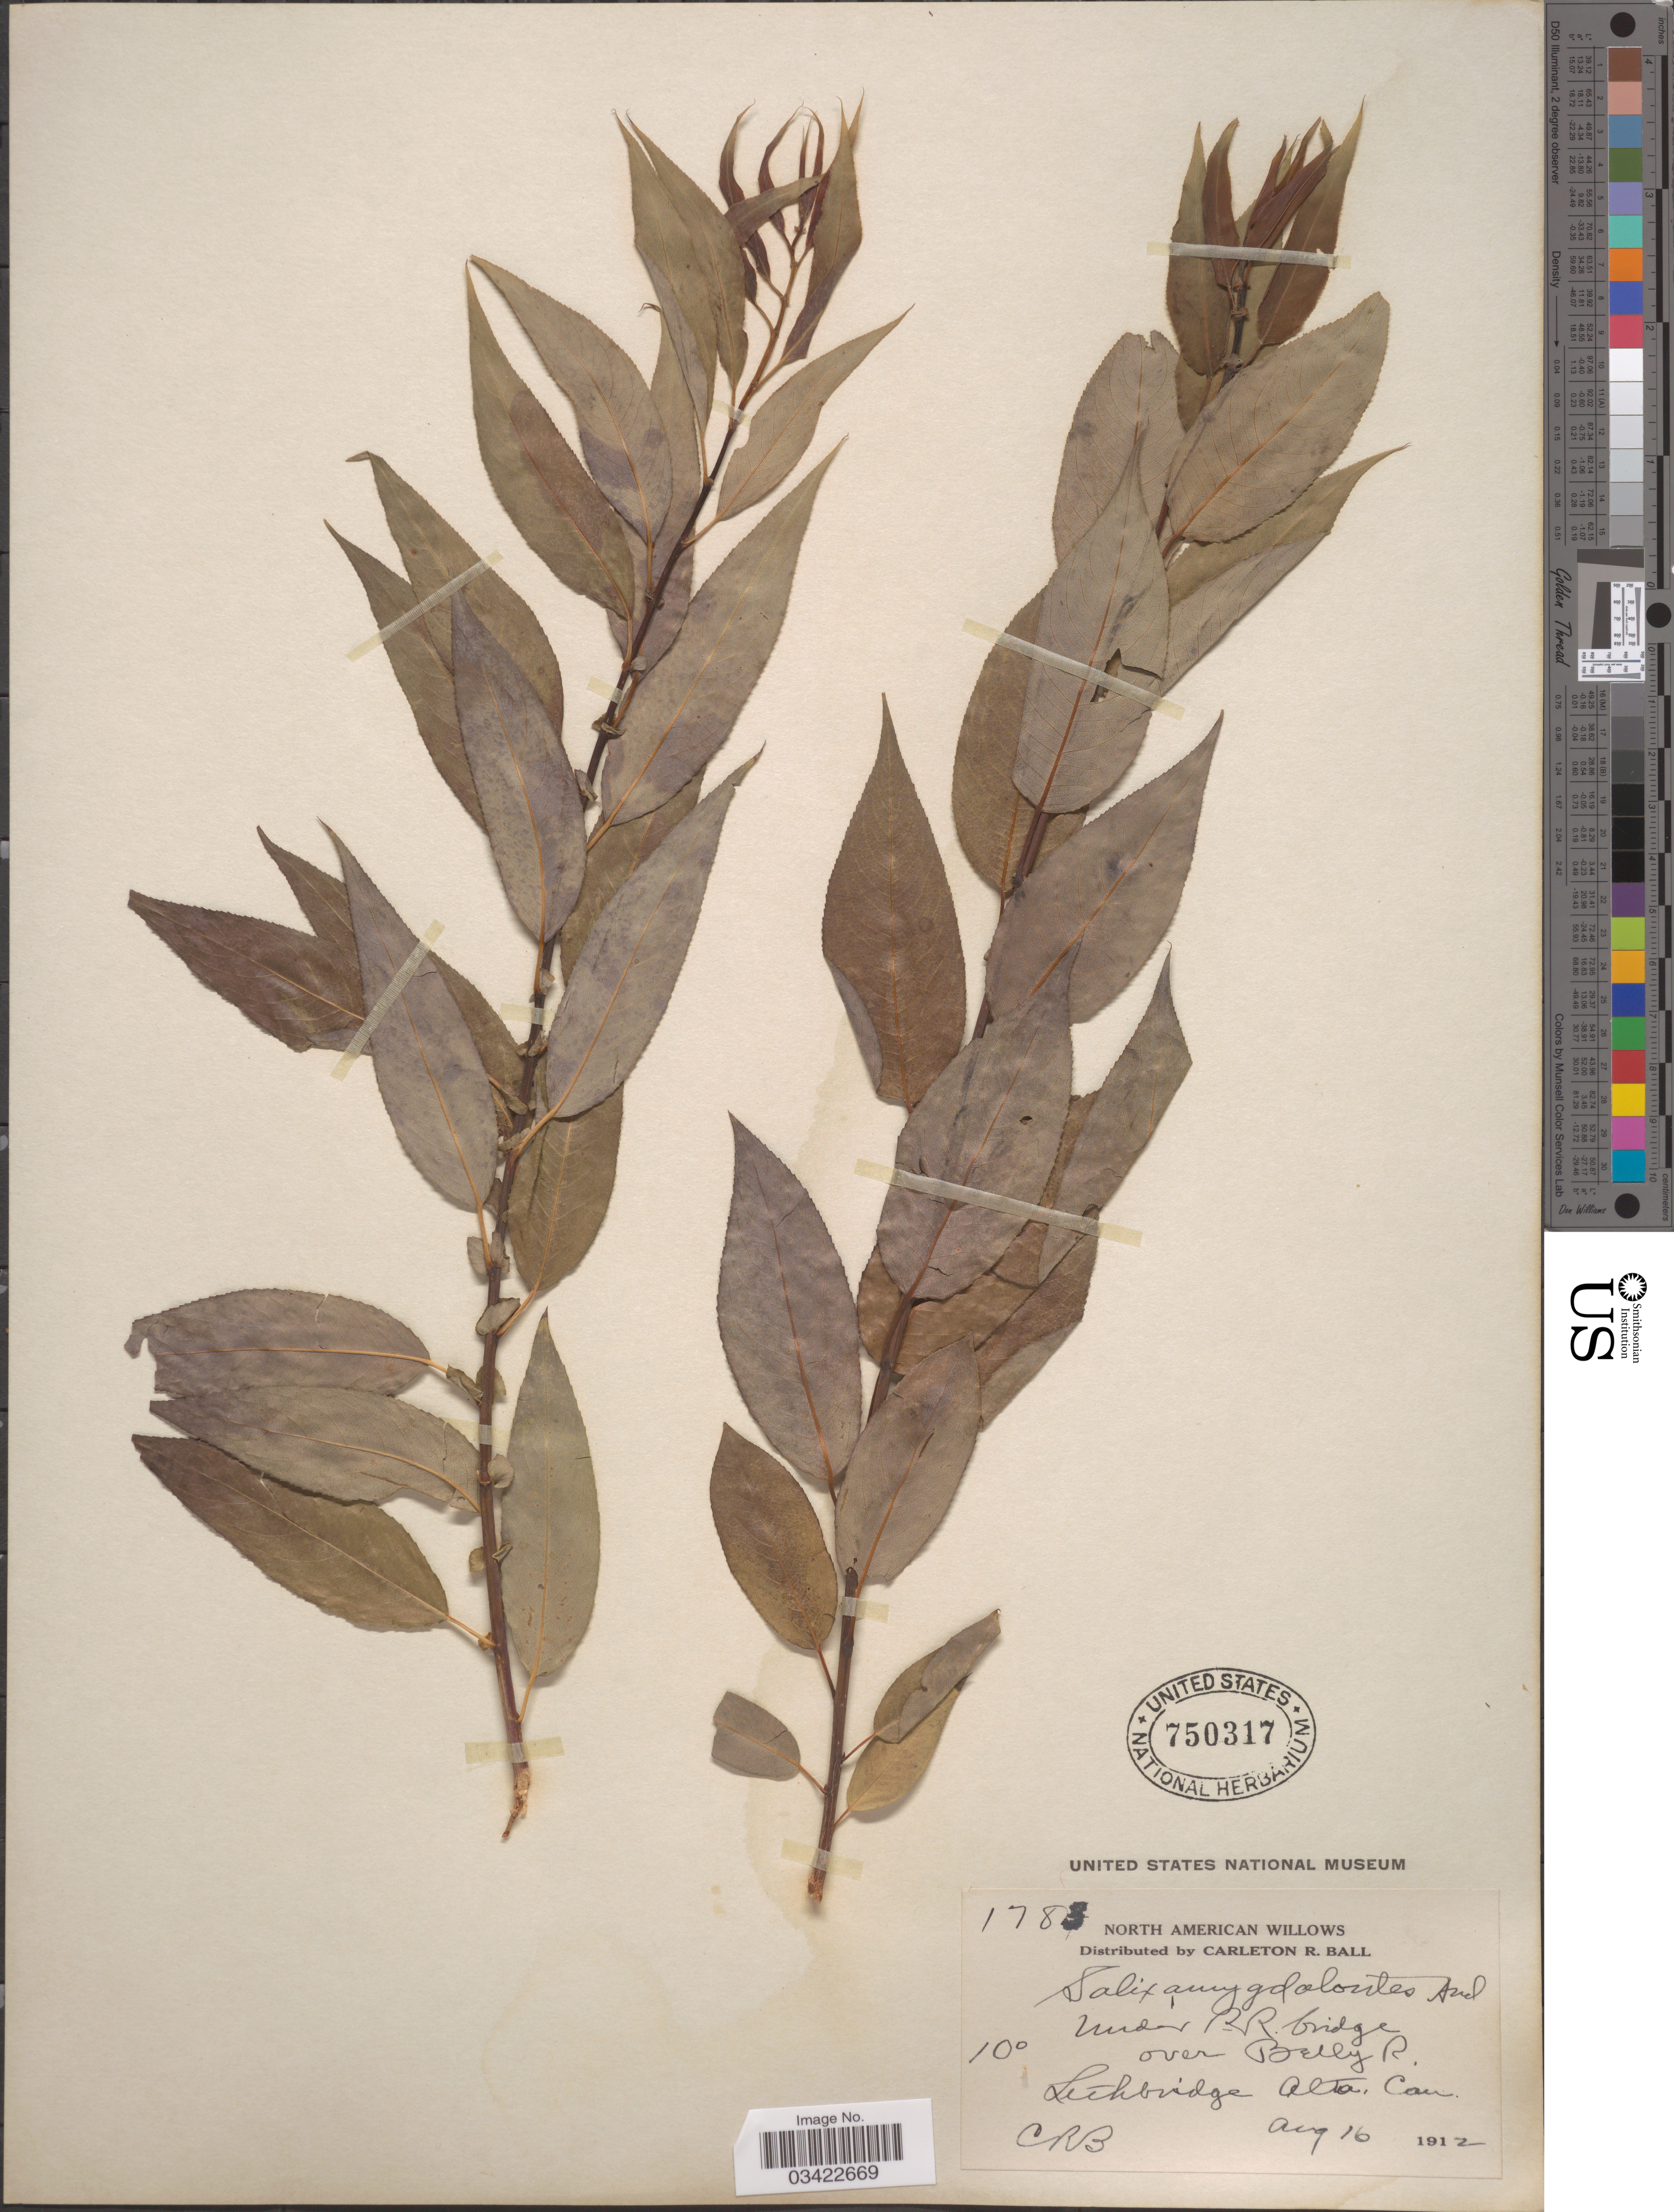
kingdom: Plantae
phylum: Tracheophyta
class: Magnoliopsida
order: Malpighiales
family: Salicaceae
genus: Salix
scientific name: Salix amygdaloides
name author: Andersson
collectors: C. R. Ball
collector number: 178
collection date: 1912-08-16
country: Canada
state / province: Alberta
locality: Under R.R. bridge, over Belly R. Lethbridge Alta.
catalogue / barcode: US 750317